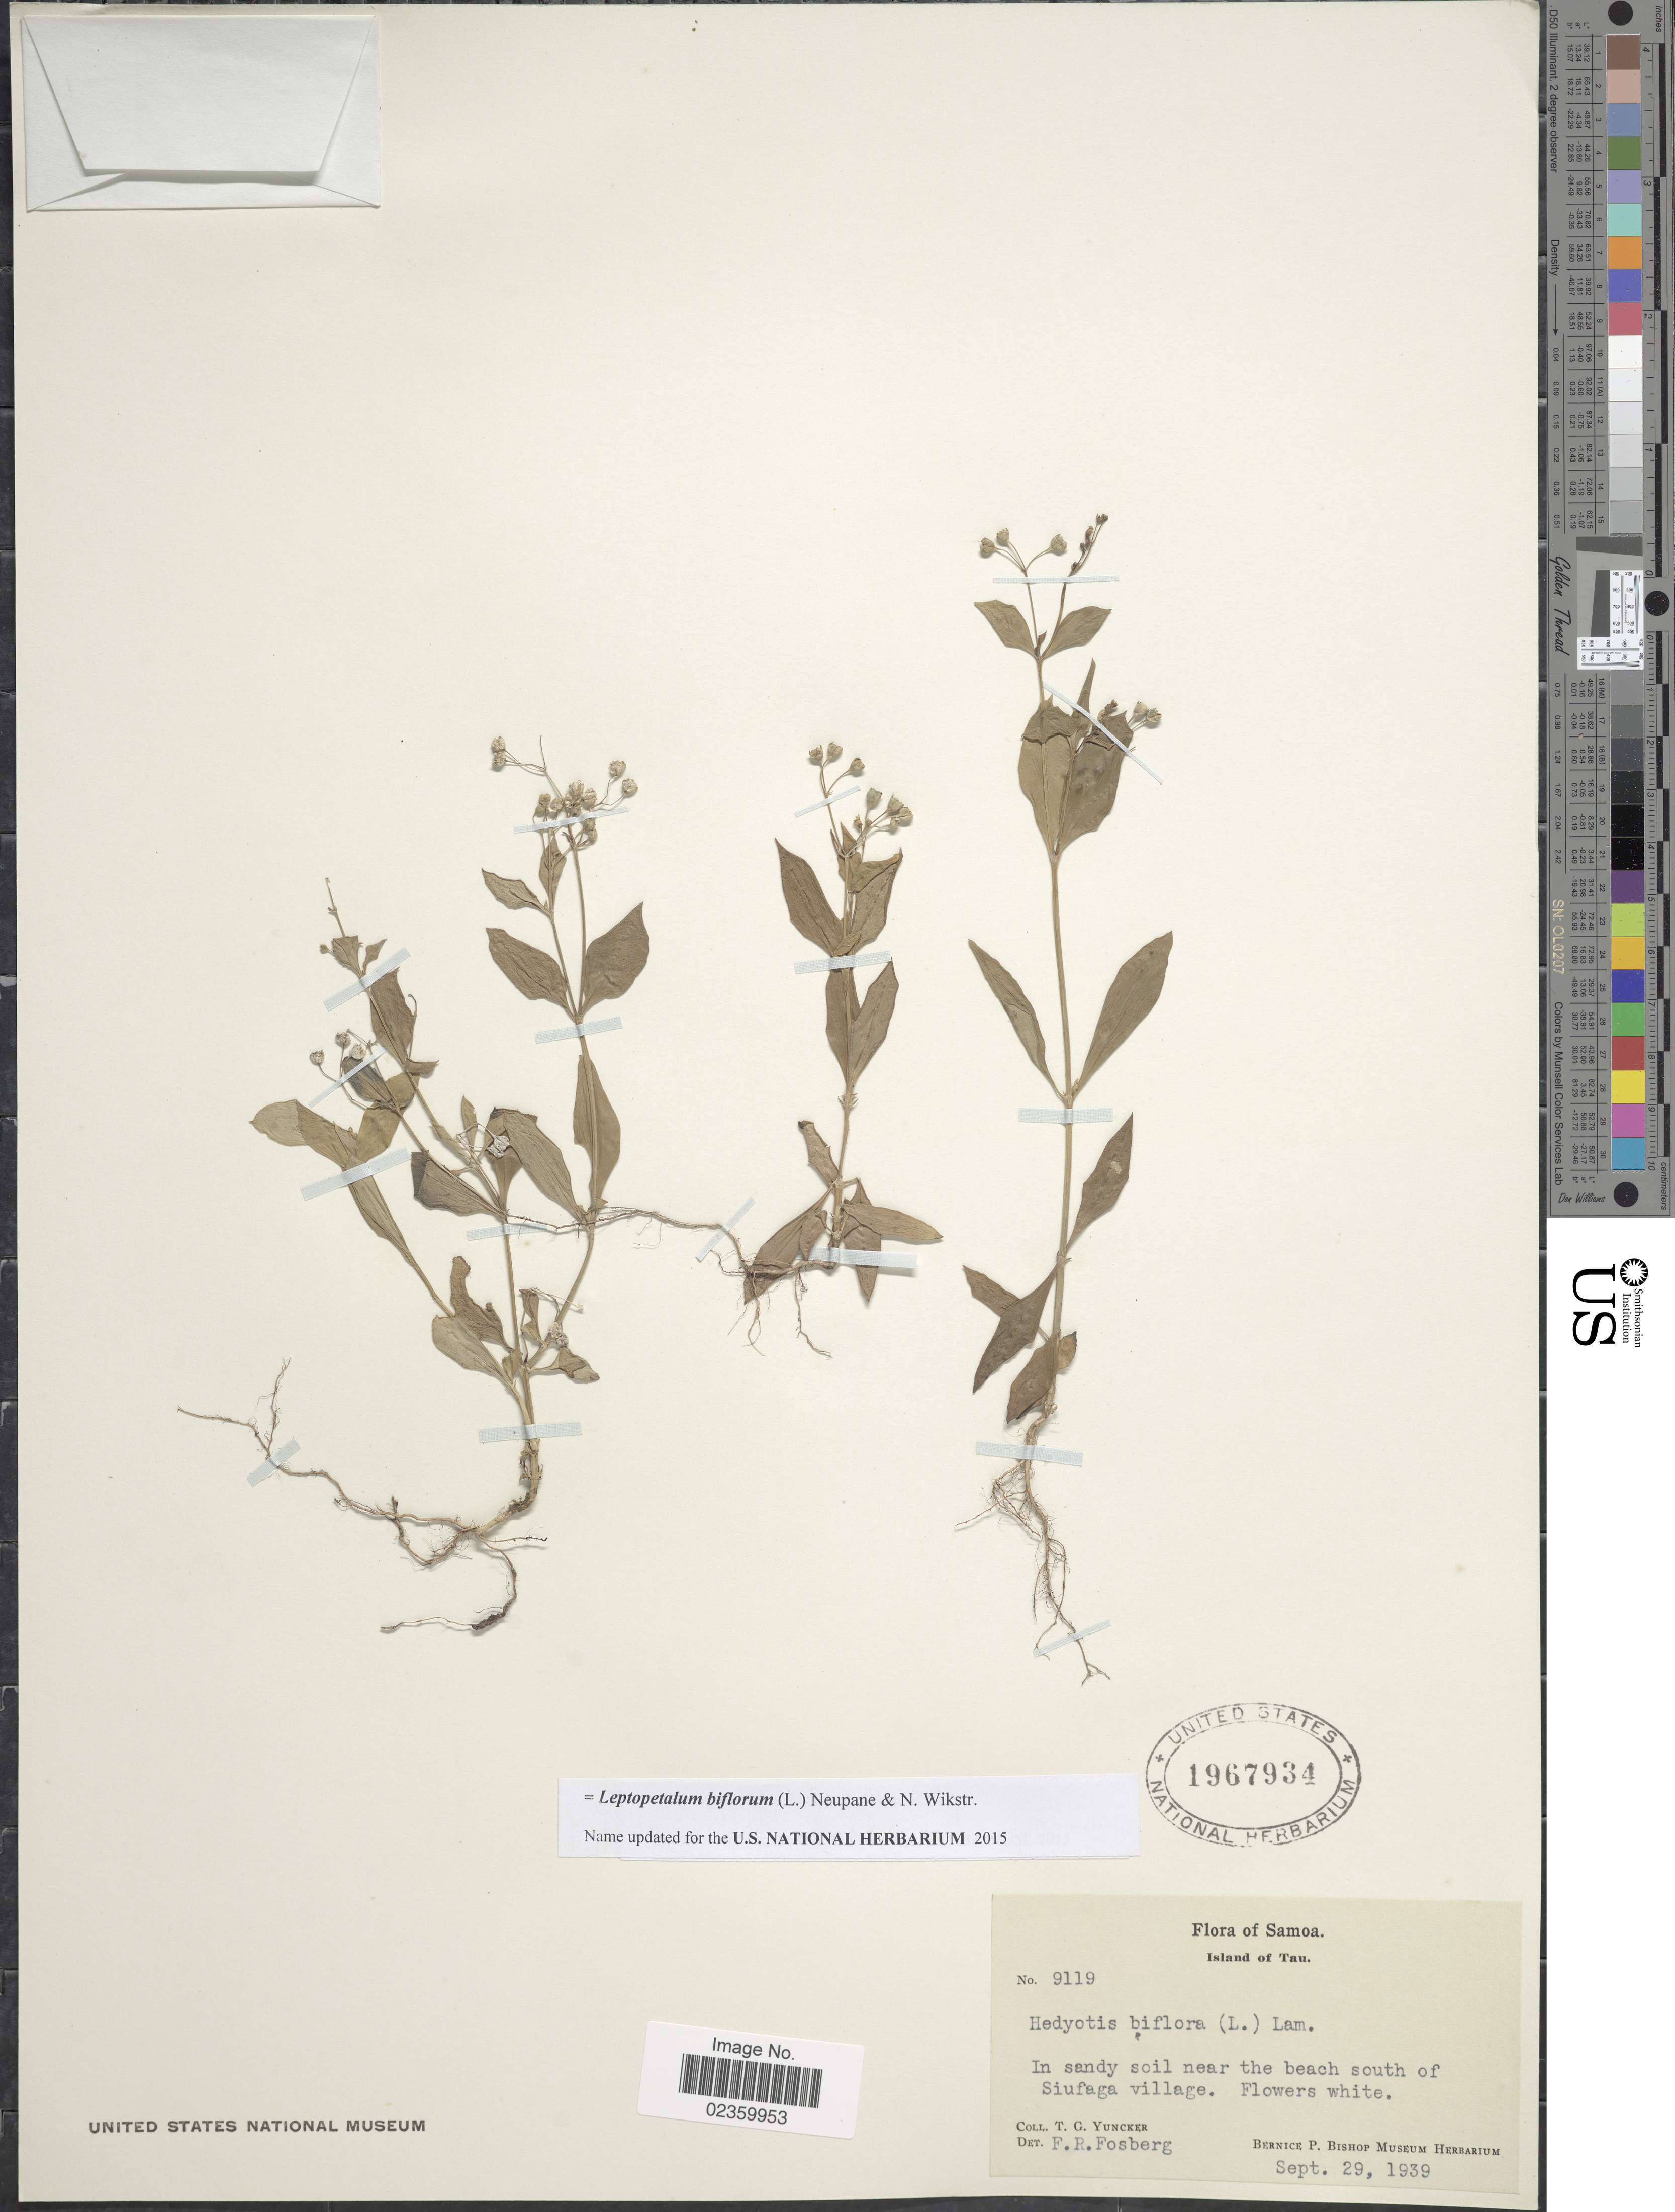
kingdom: Plantae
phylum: Tracheophyta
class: Magnoliopsida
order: Gentianales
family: Rubiaceae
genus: Leptopetalum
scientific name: Leptopetalum biflorum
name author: (L.) Neupane & N. Wikstr.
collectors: T. G. Yuncker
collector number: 9119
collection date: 1939-09-29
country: American Samoa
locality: Samoa. Island of Tau. Near the beach south of Siufaga village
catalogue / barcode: US 1967934